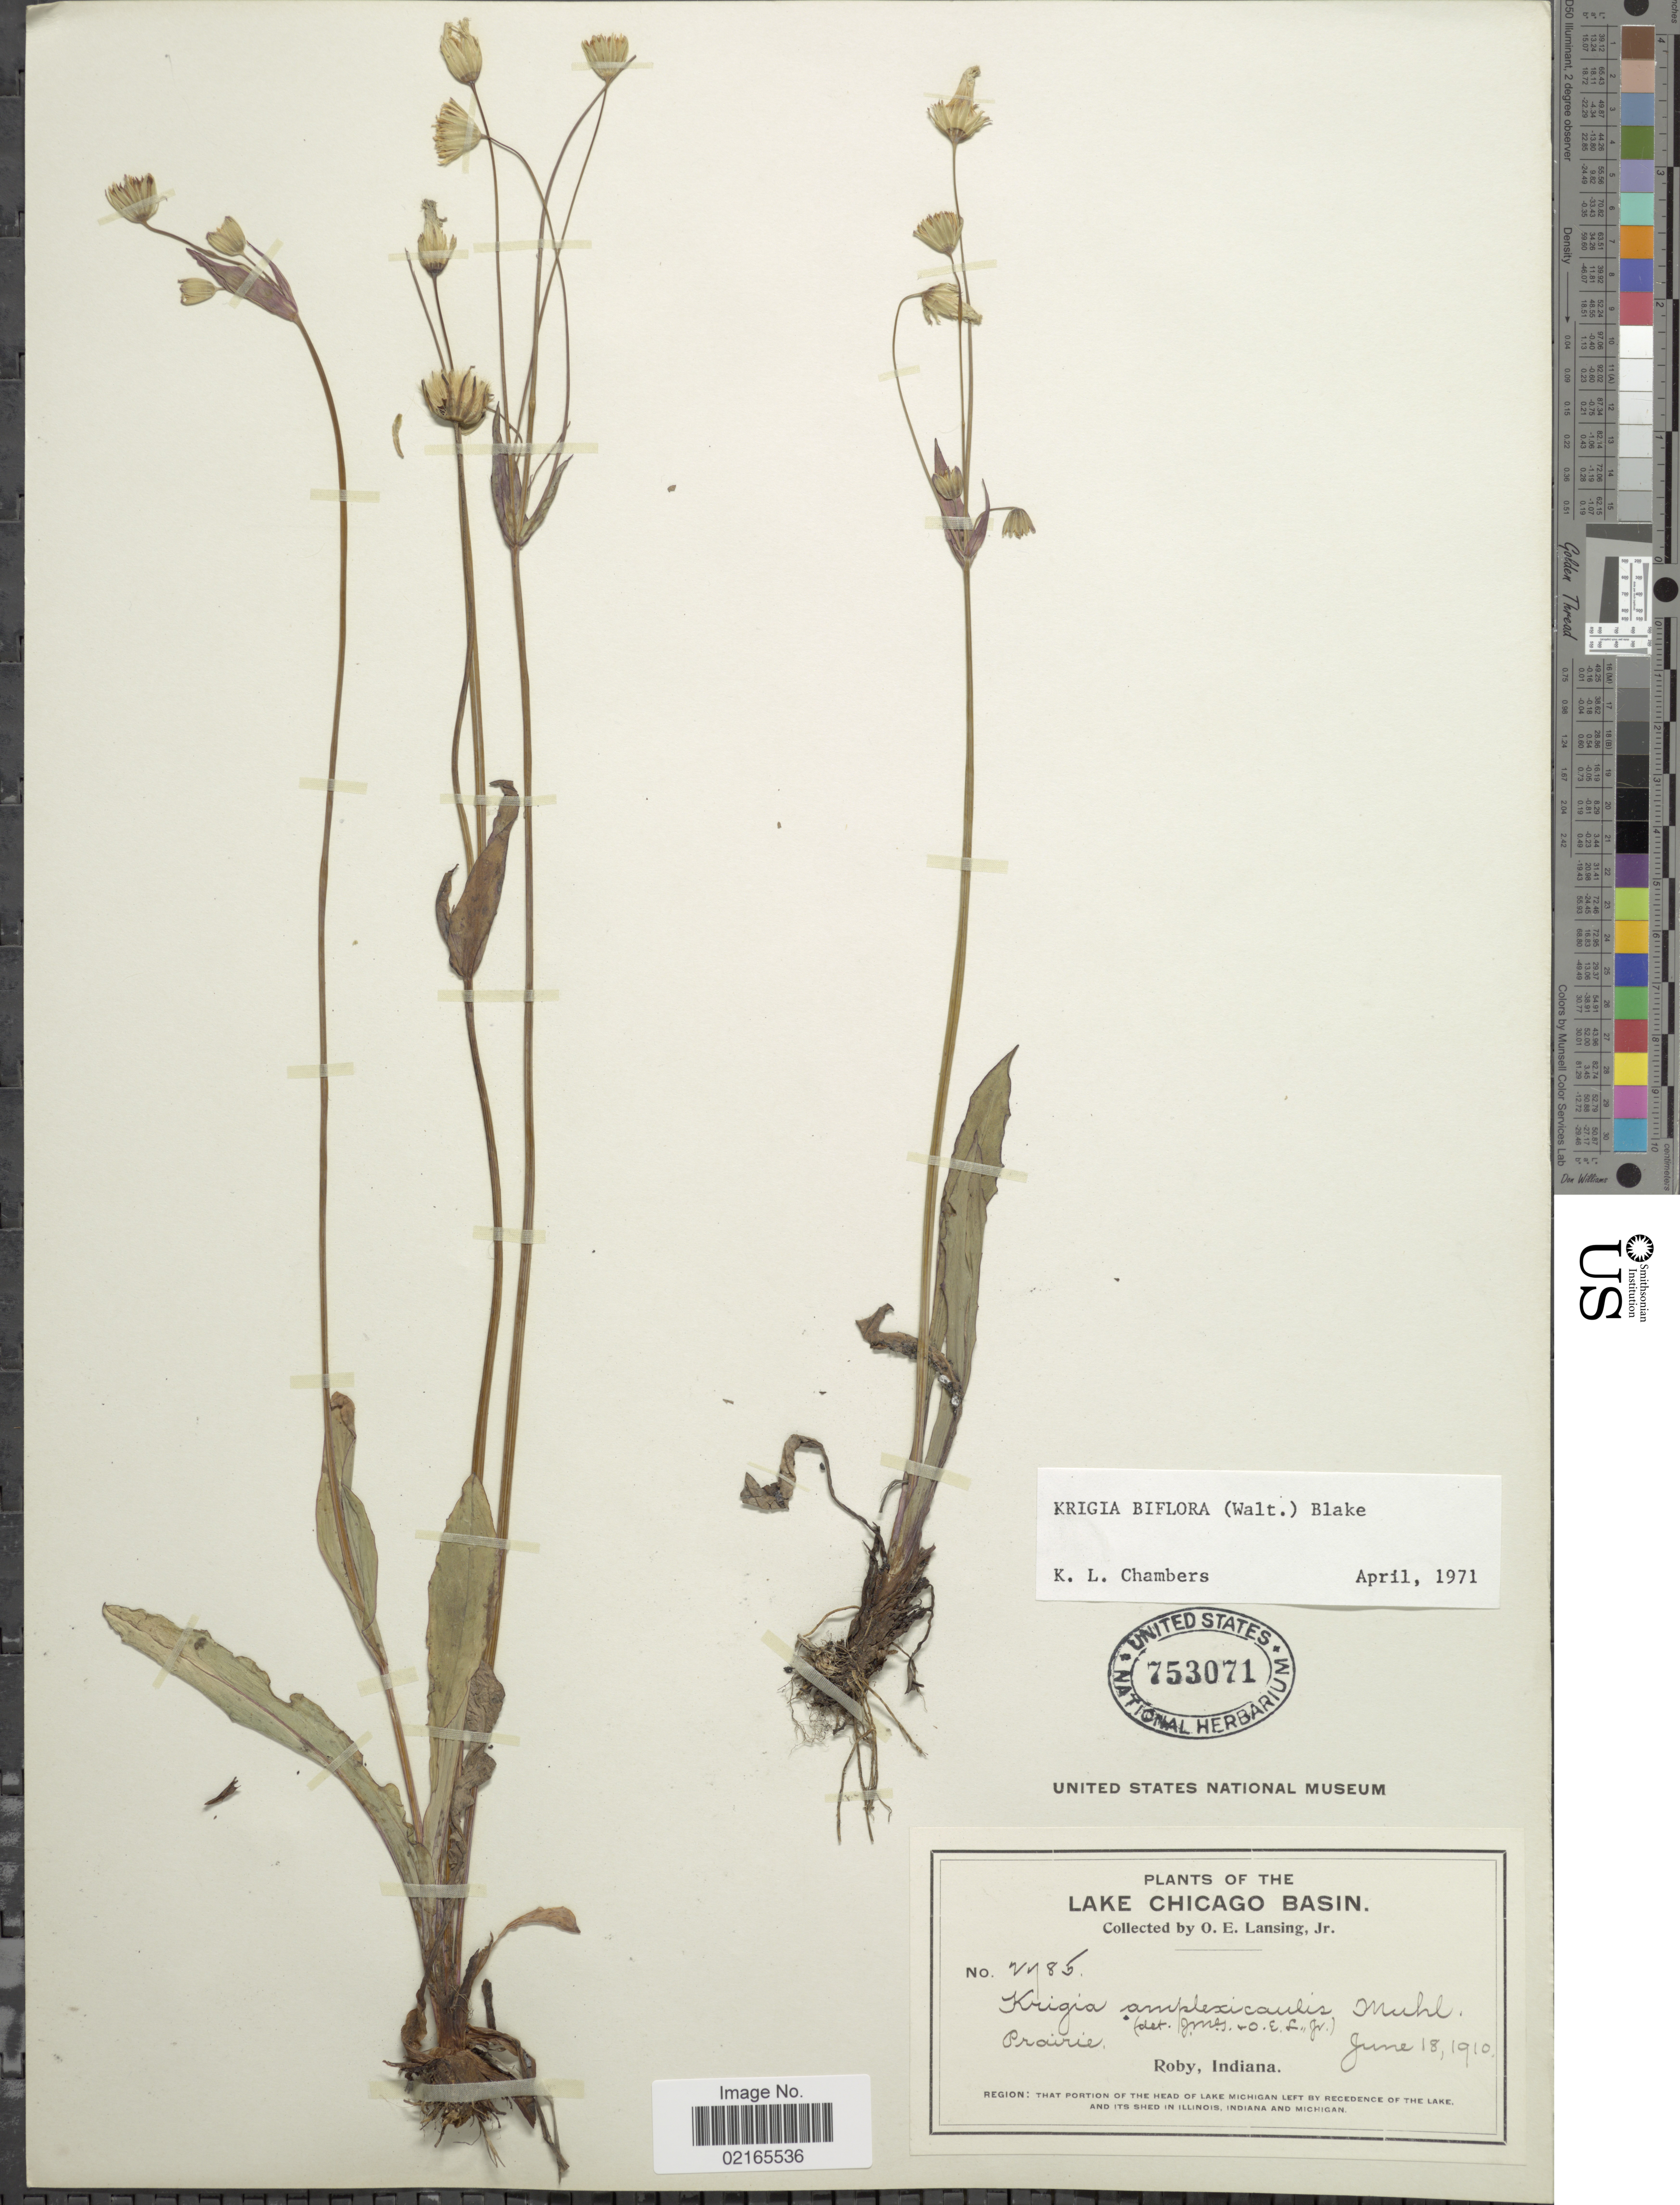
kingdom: Plantae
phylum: Tracheophyta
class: Magnoliopsida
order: Asterales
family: Asteraceae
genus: Krigia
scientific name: Krigia biflora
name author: (Walter) S.F. Blake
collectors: O. Lansing Jr.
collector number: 2785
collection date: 1910-06-18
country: United States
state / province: Indiana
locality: Lake Chicago basin, Prairie, Roby, Region: that portion of the head of Lake Michigan left by the Recedence of the lake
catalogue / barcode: US 753071